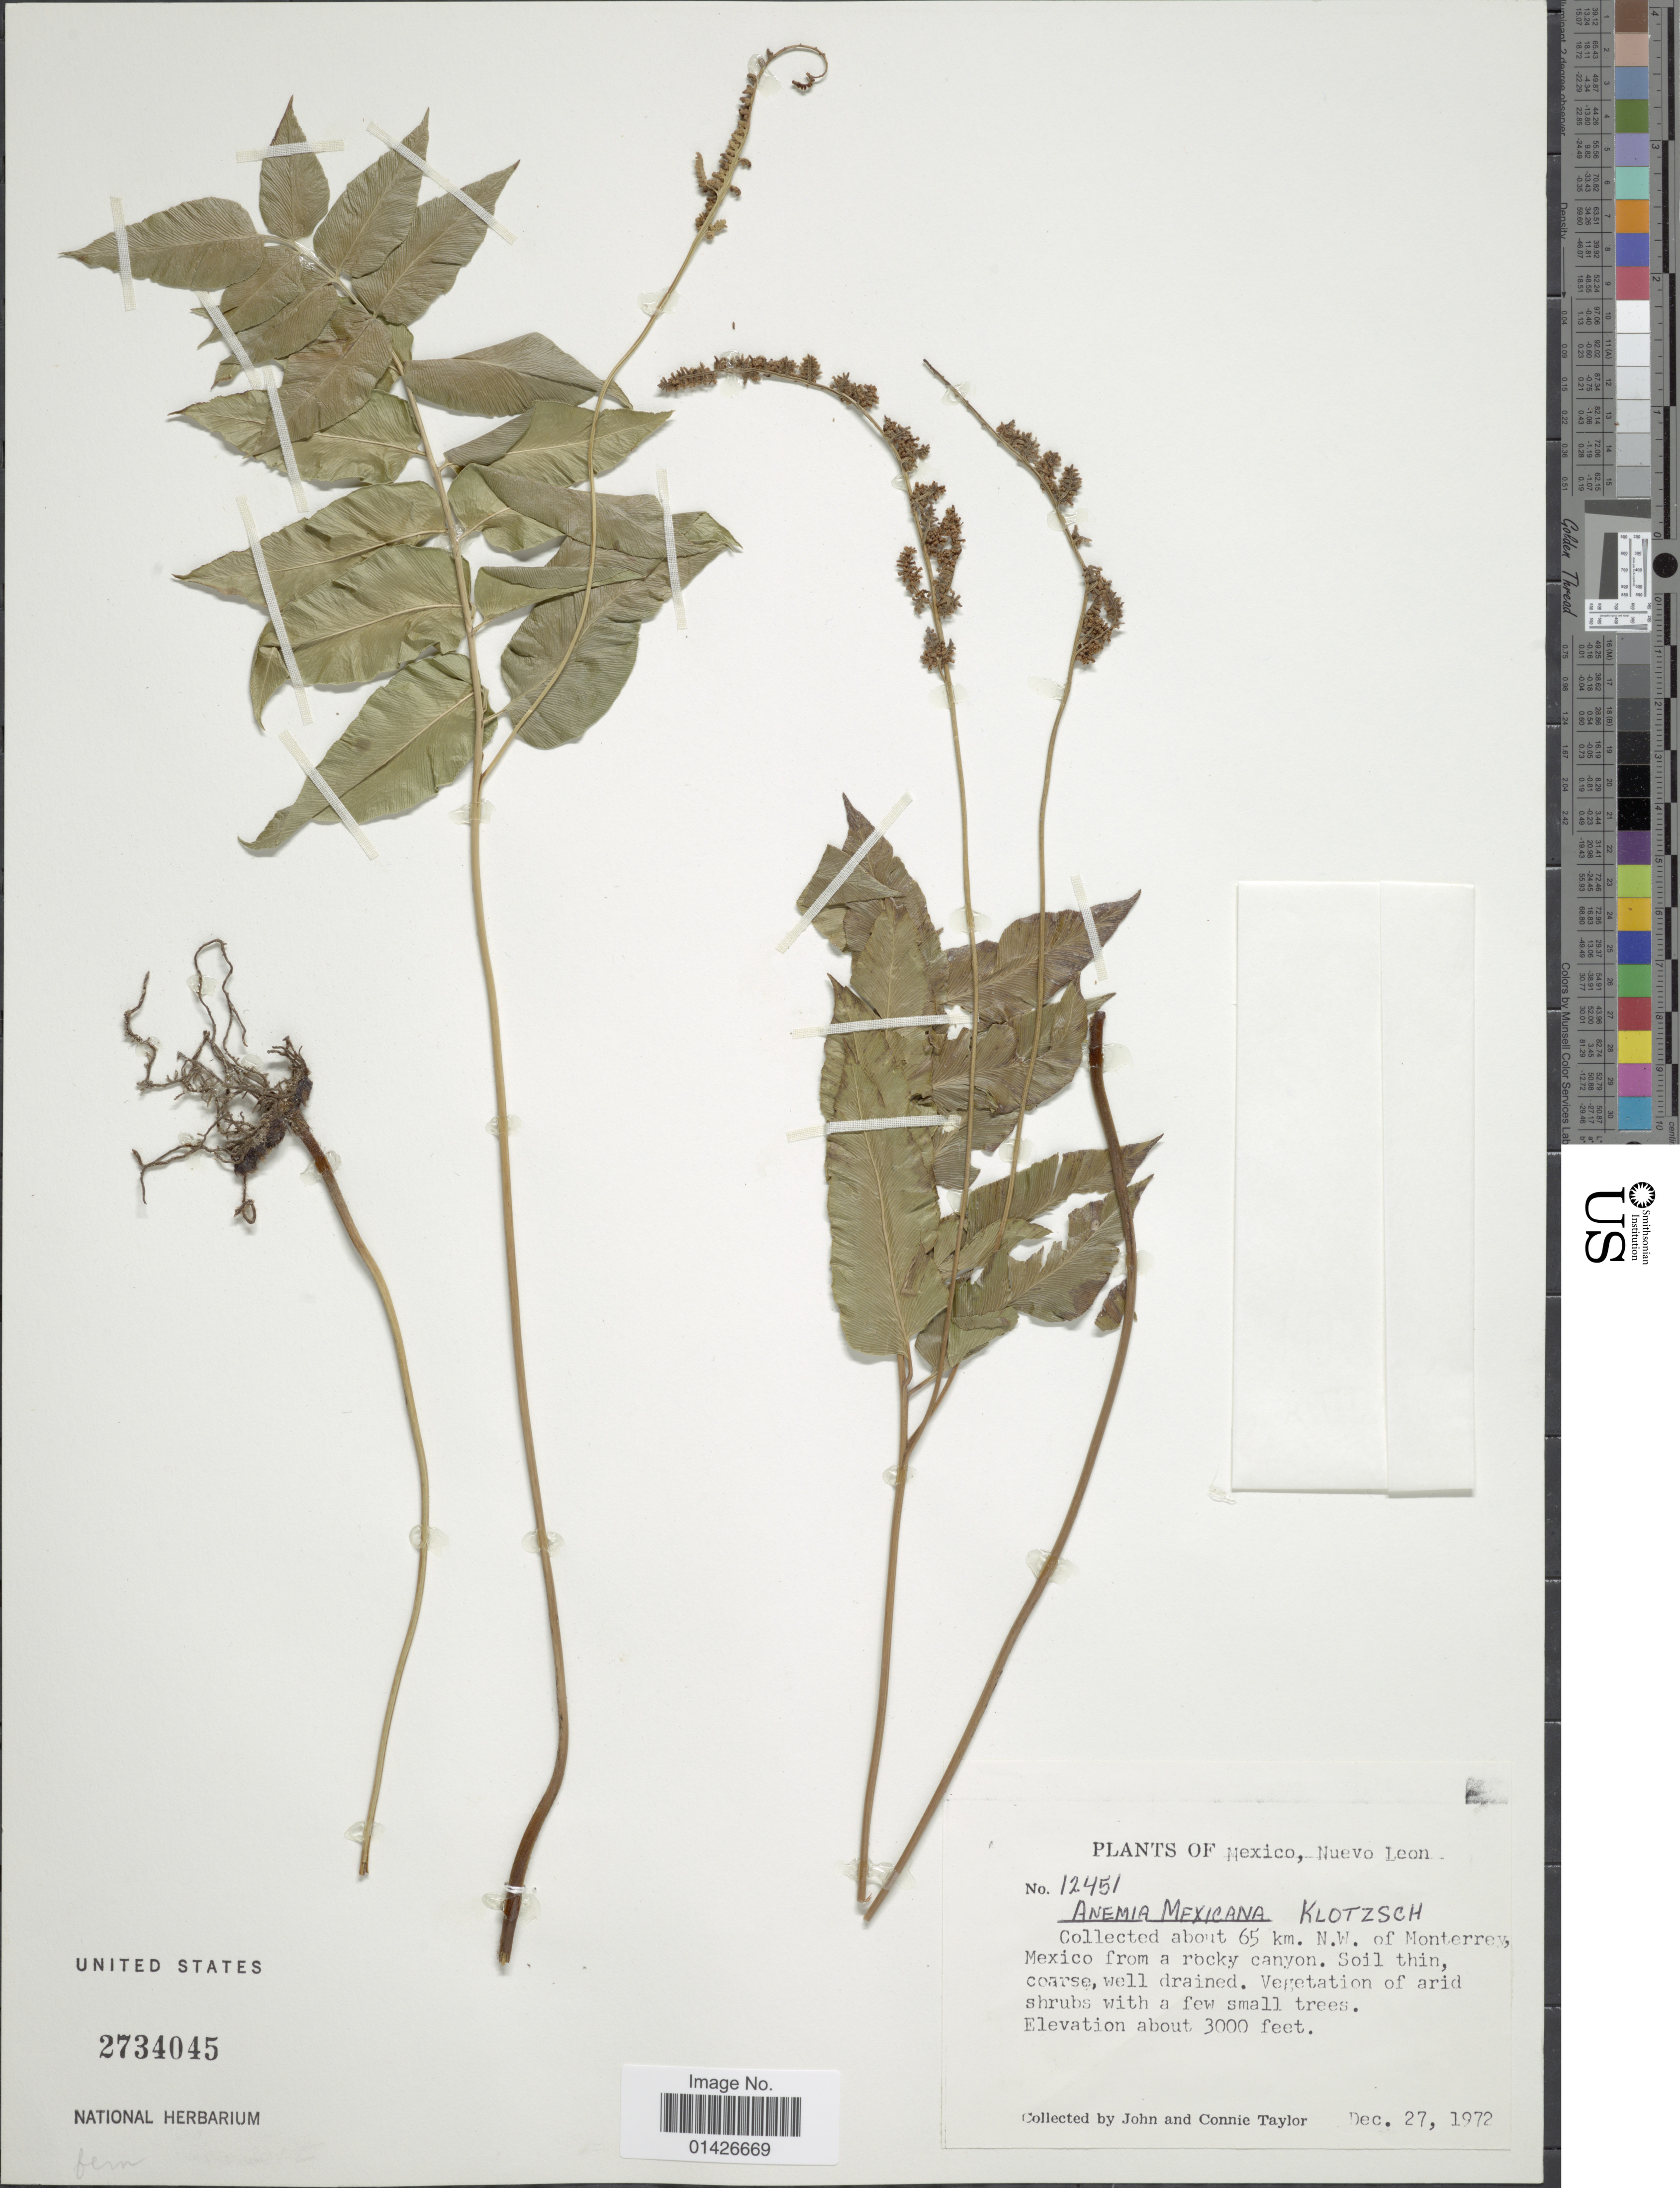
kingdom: Plantae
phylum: Tracheophyta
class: Polypodiopsida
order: Schizaeales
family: Anemiaceae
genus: Anemia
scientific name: Anemia mexicana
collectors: J. Taylor & C. Taylor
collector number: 12451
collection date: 1972-12-27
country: Mexico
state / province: Nuevo León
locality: About 65 km. N.W. of Monterrey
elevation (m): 914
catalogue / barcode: US 2734045